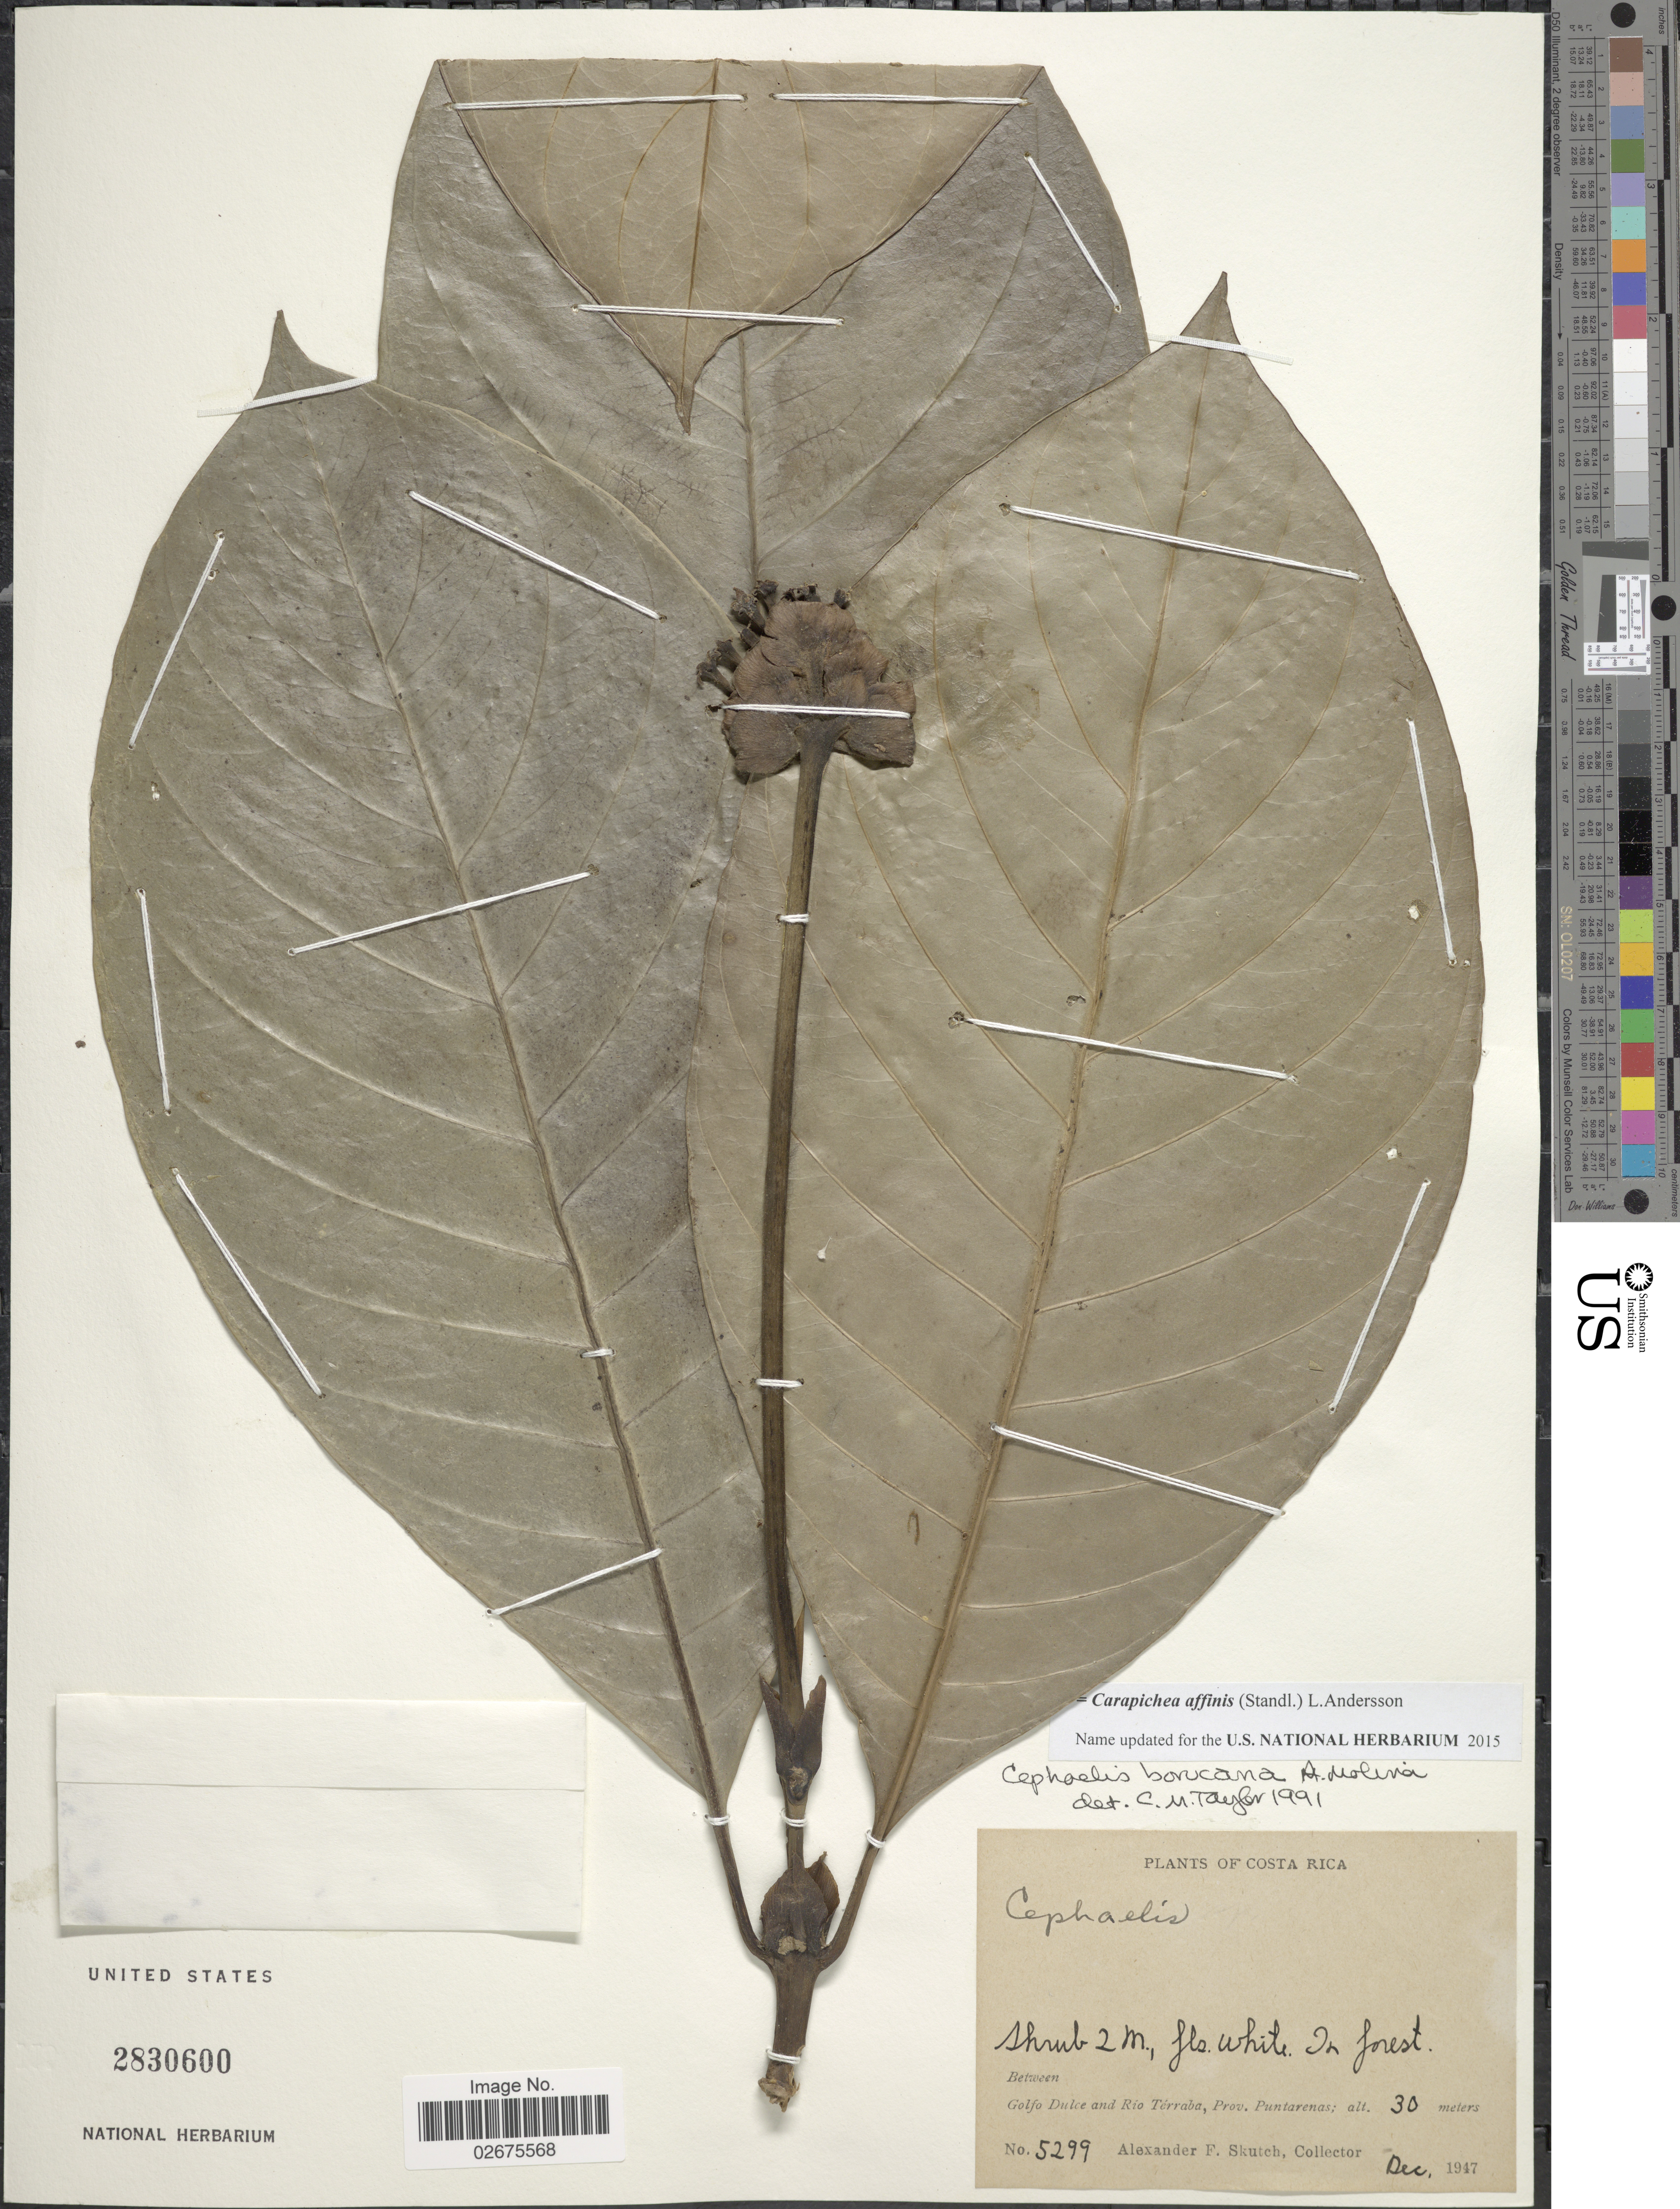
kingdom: Plantae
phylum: Tracheophyta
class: Magnoliopsida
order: Gentianales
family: Rubiaceae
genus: Carapichea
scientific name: Carapichea affinis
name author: (Standl.) L. Andersson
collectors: A. F. Skutch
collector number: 5299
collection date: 1947-12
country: Costa Rica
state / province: Puntarenas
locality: Between Golfo Dulce and Rio Terraba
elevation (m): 30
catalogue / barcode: US 2830600